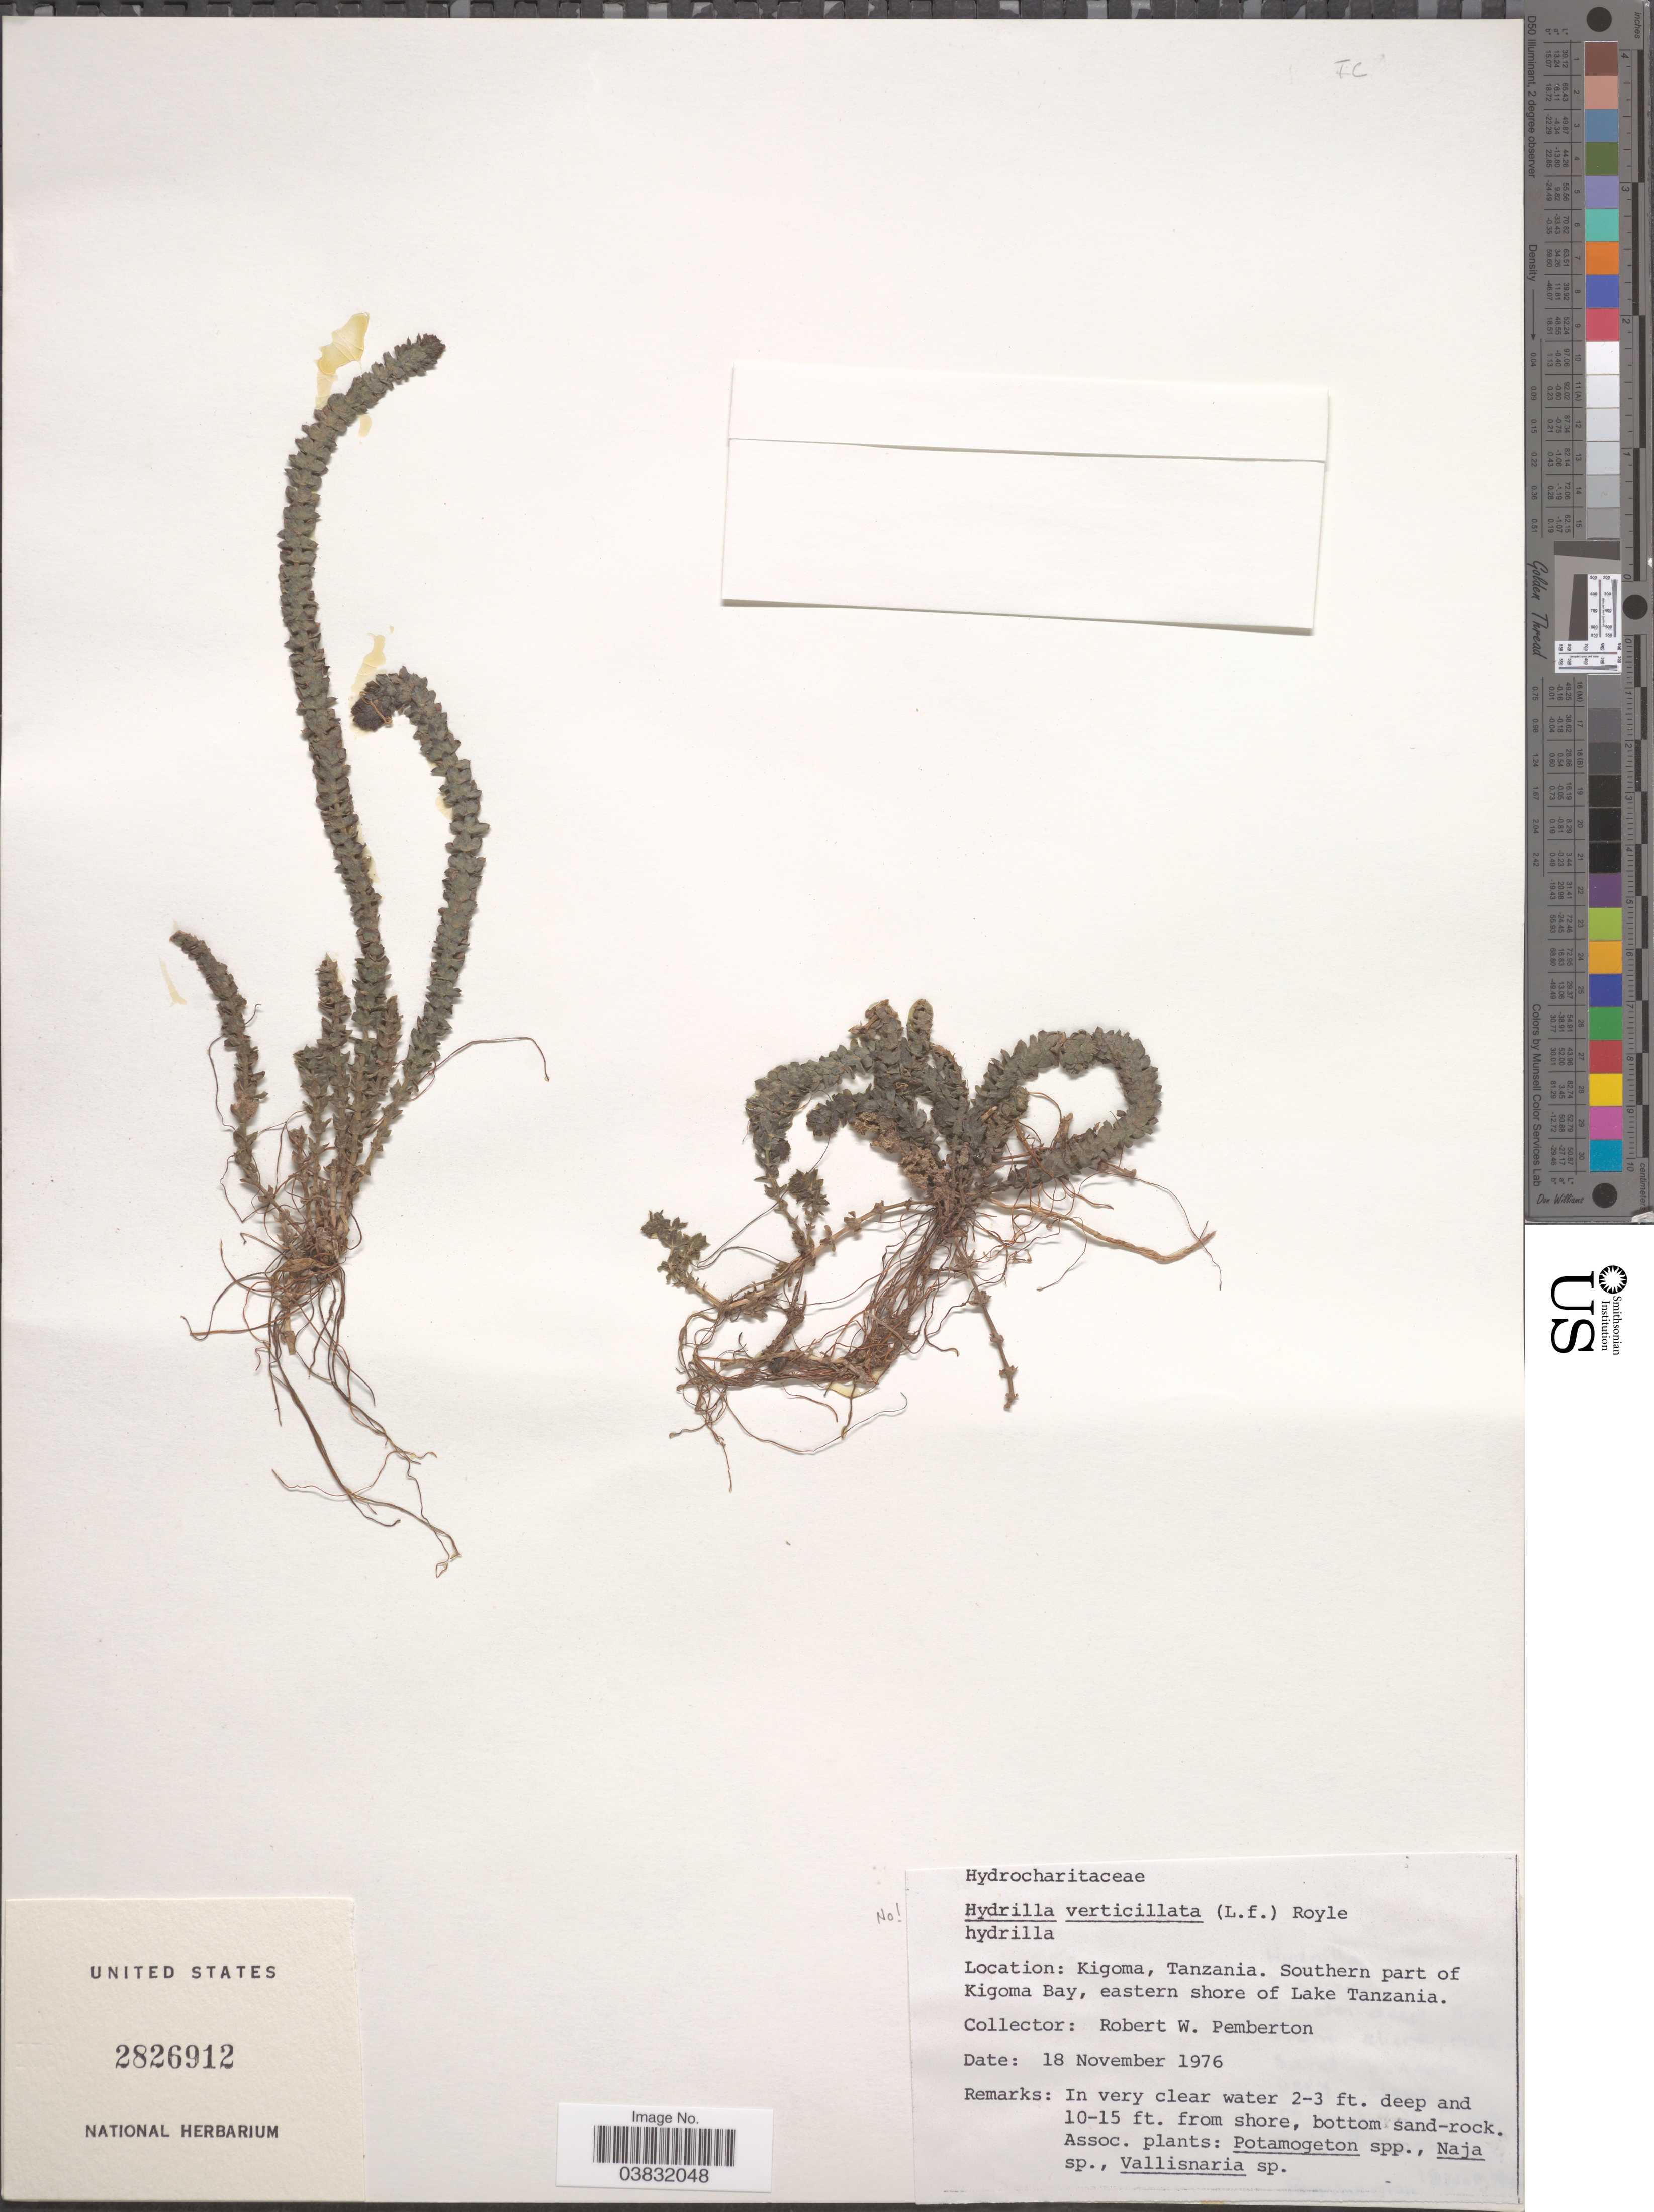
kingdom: Plantae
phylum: Tracheophyta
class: Liliopsida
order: Alismatales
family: Hydrocharitaceae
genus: Hydrilla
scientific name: Hydrilla verticillata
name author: (L. f.) Royle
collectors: R. Pemberton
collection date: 1976-11-18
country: Tanzania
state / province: Kigoma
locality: Kigoma, Tanzania. Southern part of Kigoma Bay, eastern shore of Lake Tanzania.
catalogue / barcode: US 2826912